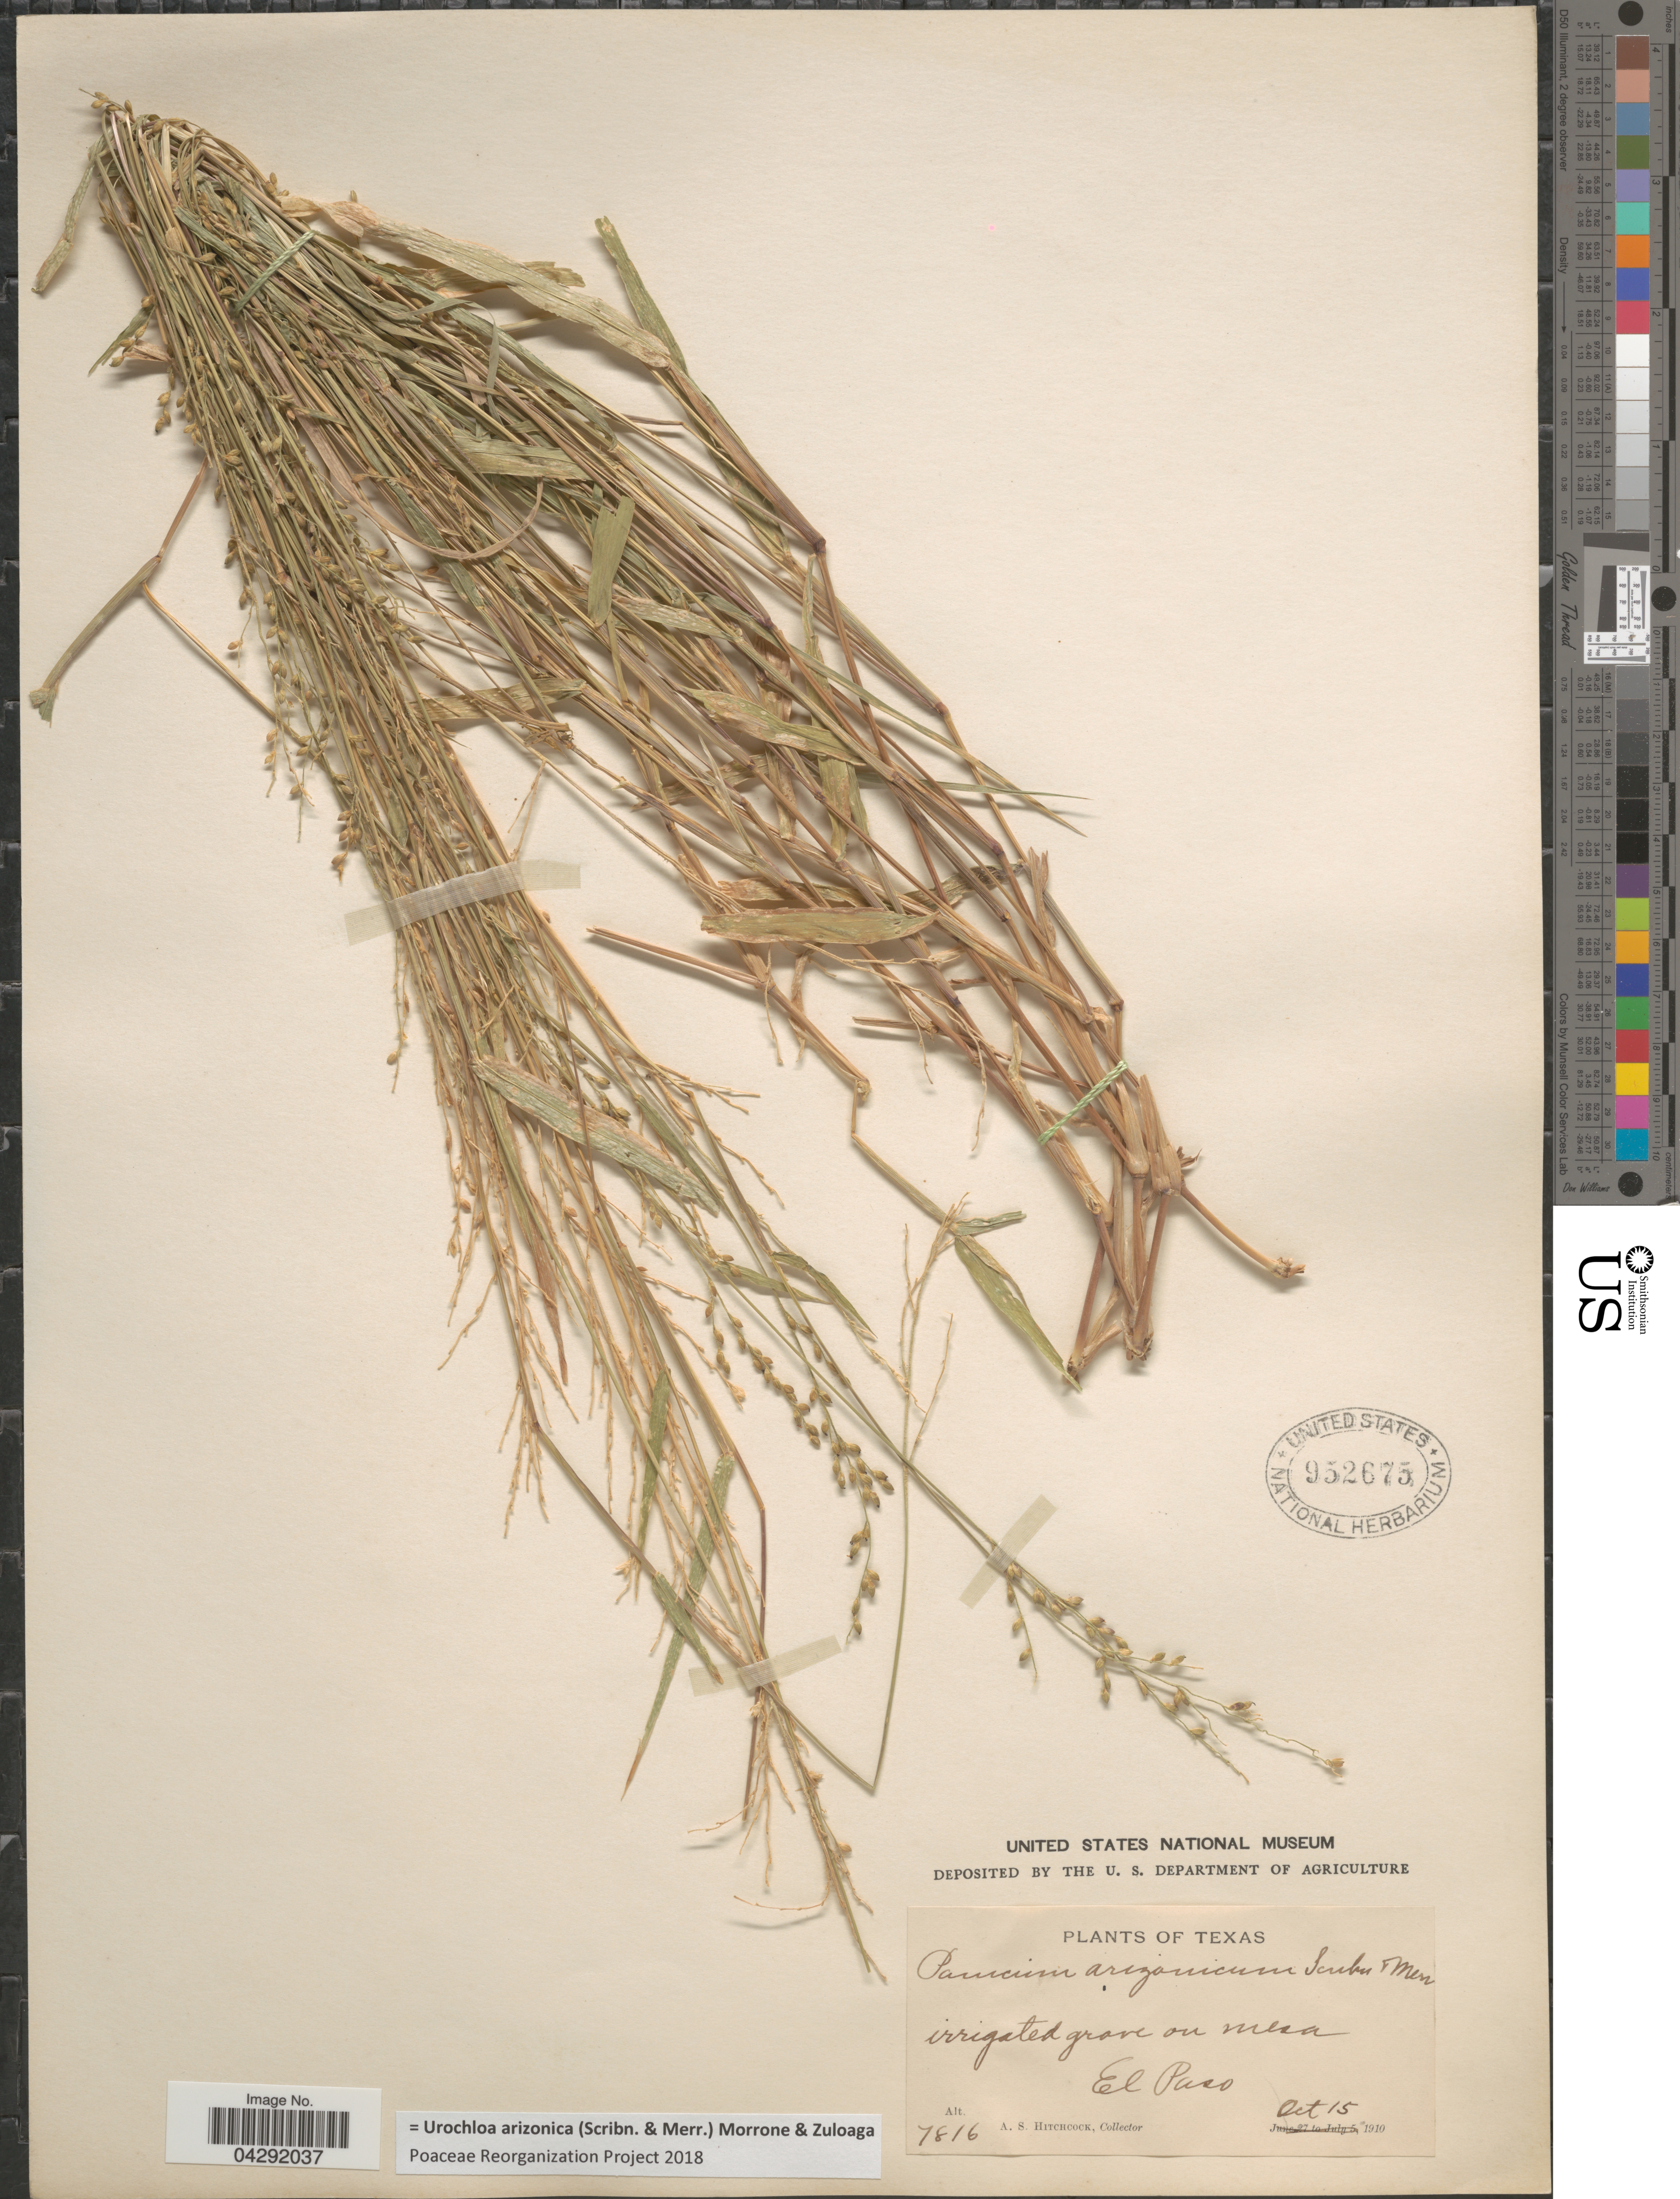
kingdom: Plantae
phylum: Tracheophyta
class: Liliopsida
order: Poales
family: Poaceae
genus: Urochloa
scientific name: Urochloa arizonica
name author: (Scribn. & Merr.) Morrone & Zuloaga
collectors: A. S. Hitchcock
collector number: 7816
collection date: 1910-10-15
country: United States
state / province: Texas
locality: Irrigated grove on mesa El Paso.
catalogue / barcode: US 952675